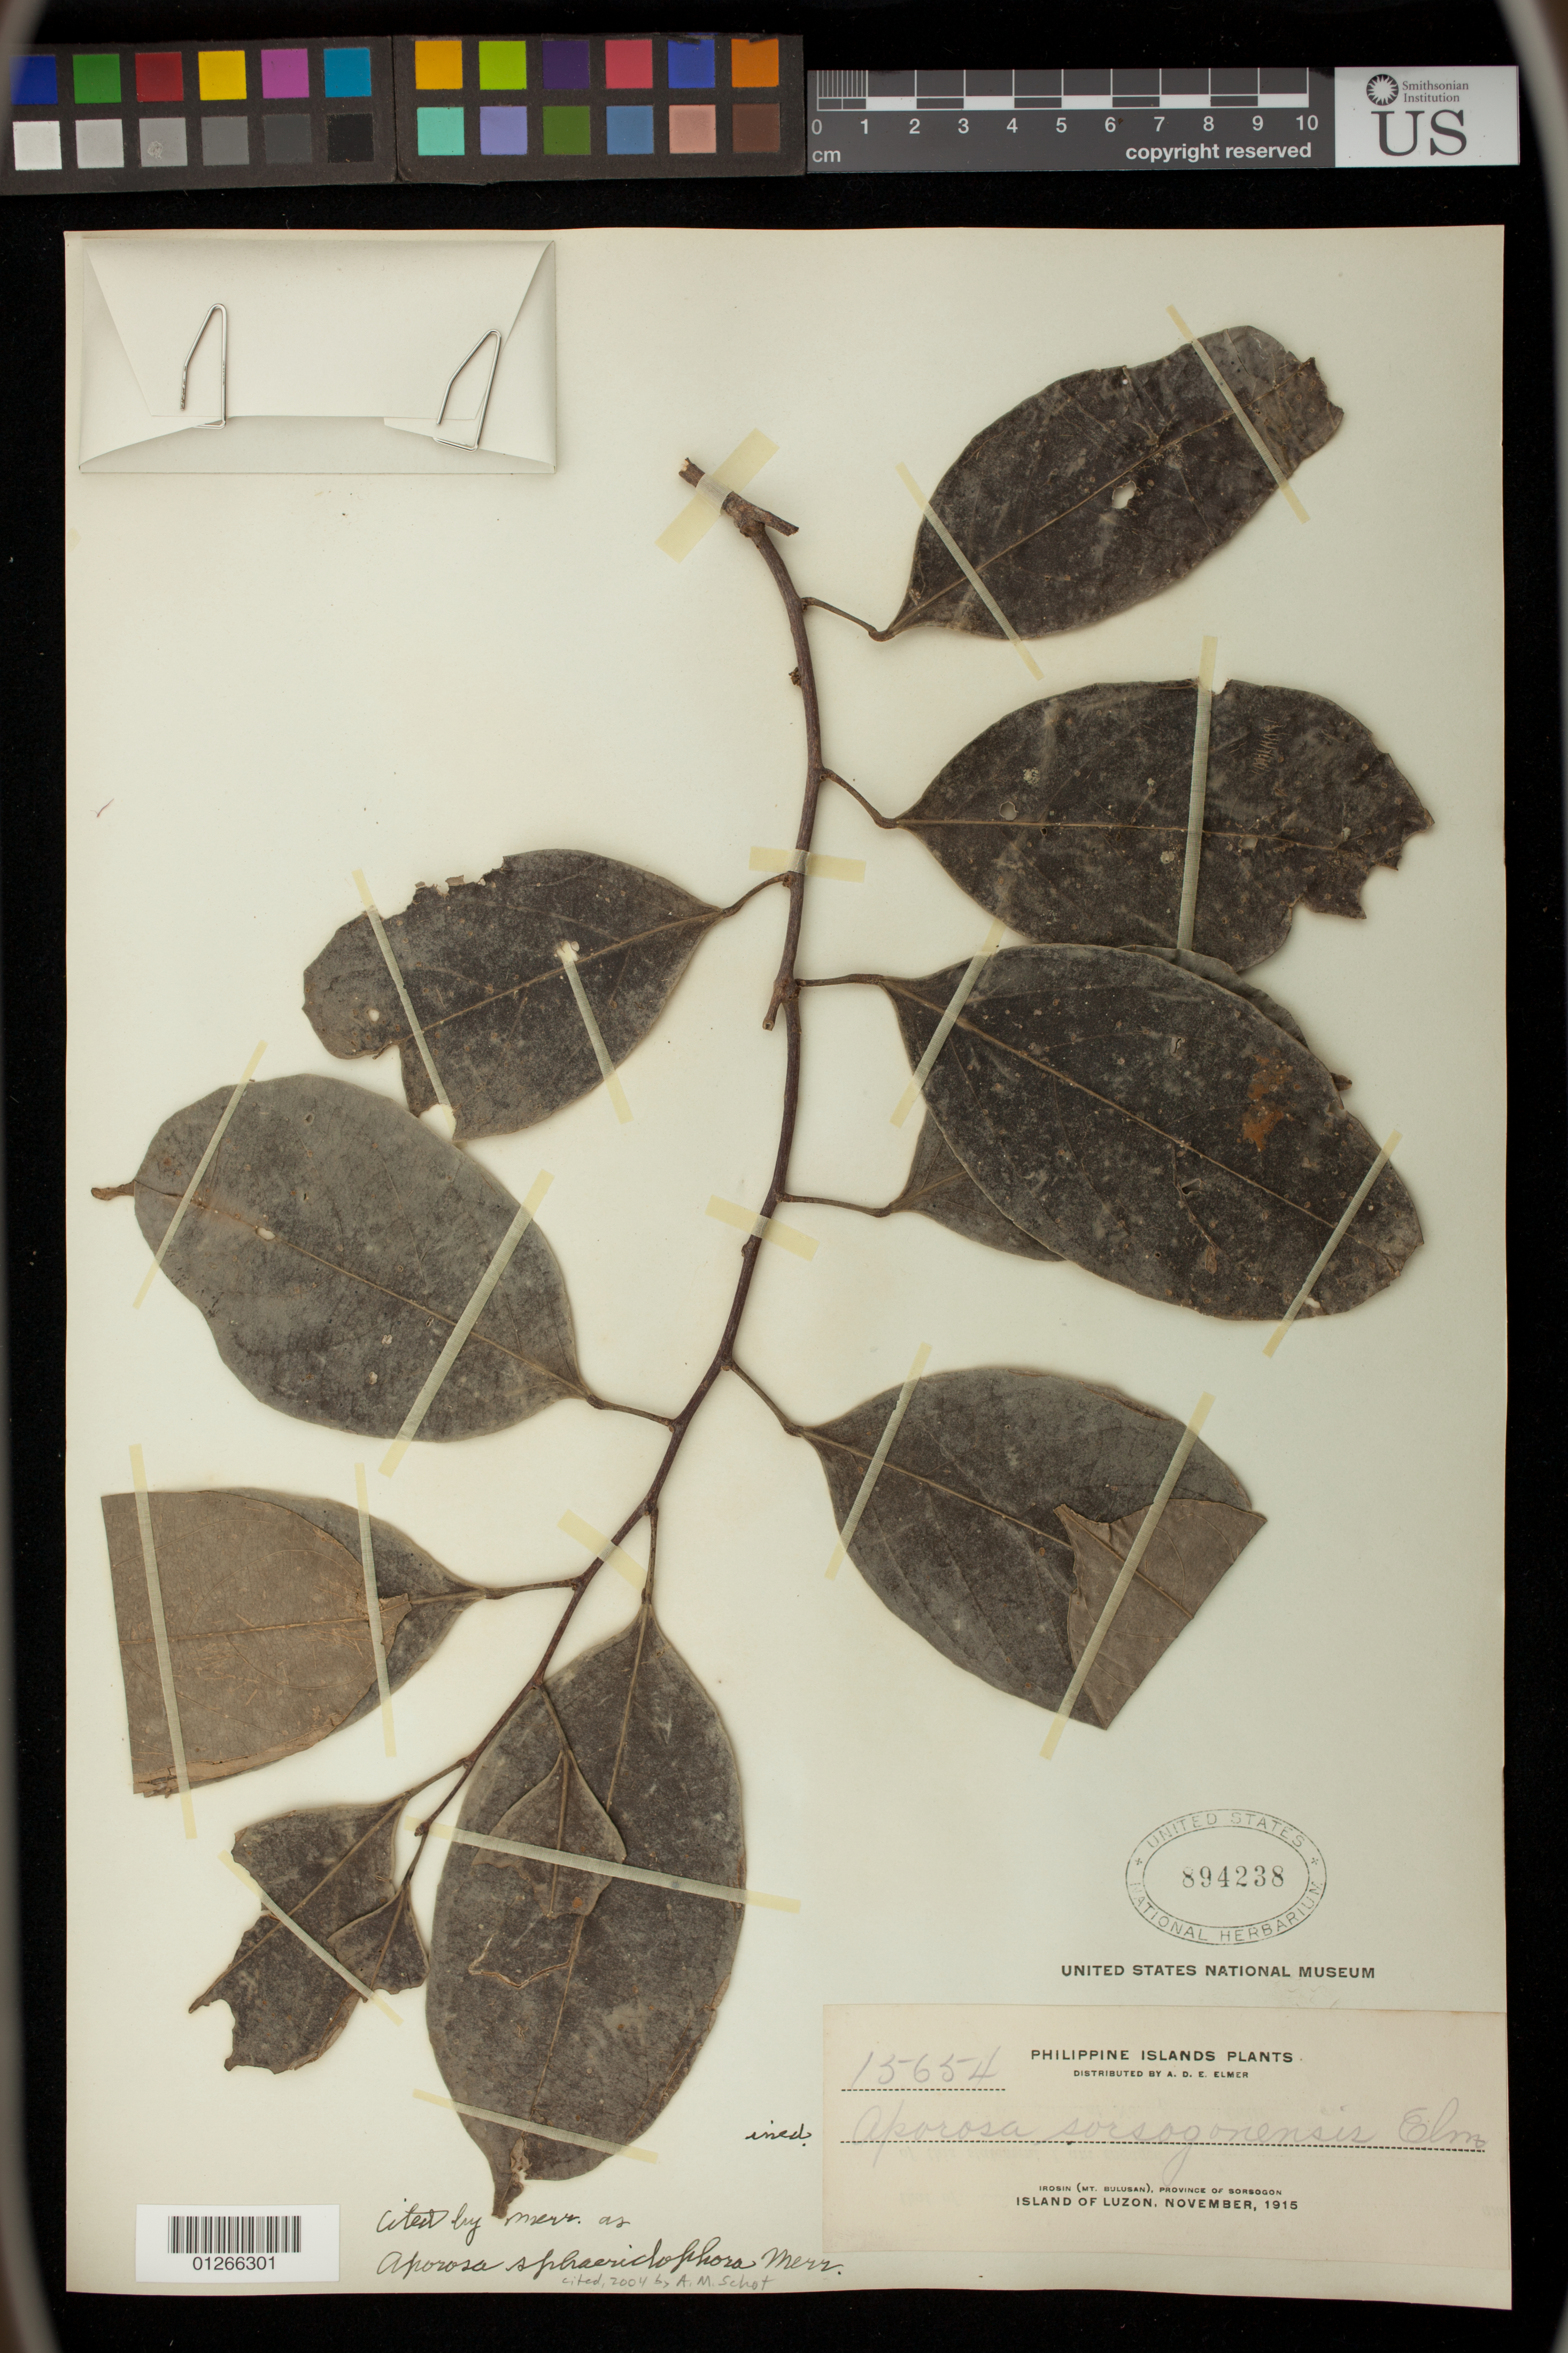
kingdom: Plantae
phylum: Tracheophyta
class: Magnoliopsida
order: Malpighiales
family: Phyllanthaceae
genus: Aporosa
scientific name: Aporosa sphaeridiophora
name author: Merr.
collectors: A. D. E. Elmer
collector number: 15654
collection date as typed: Nov 1915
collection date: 1915-11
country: Philippines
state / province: Bicol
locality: Irosin (Mt. Bulusan), Province of Sorsogon, Island of Luzon